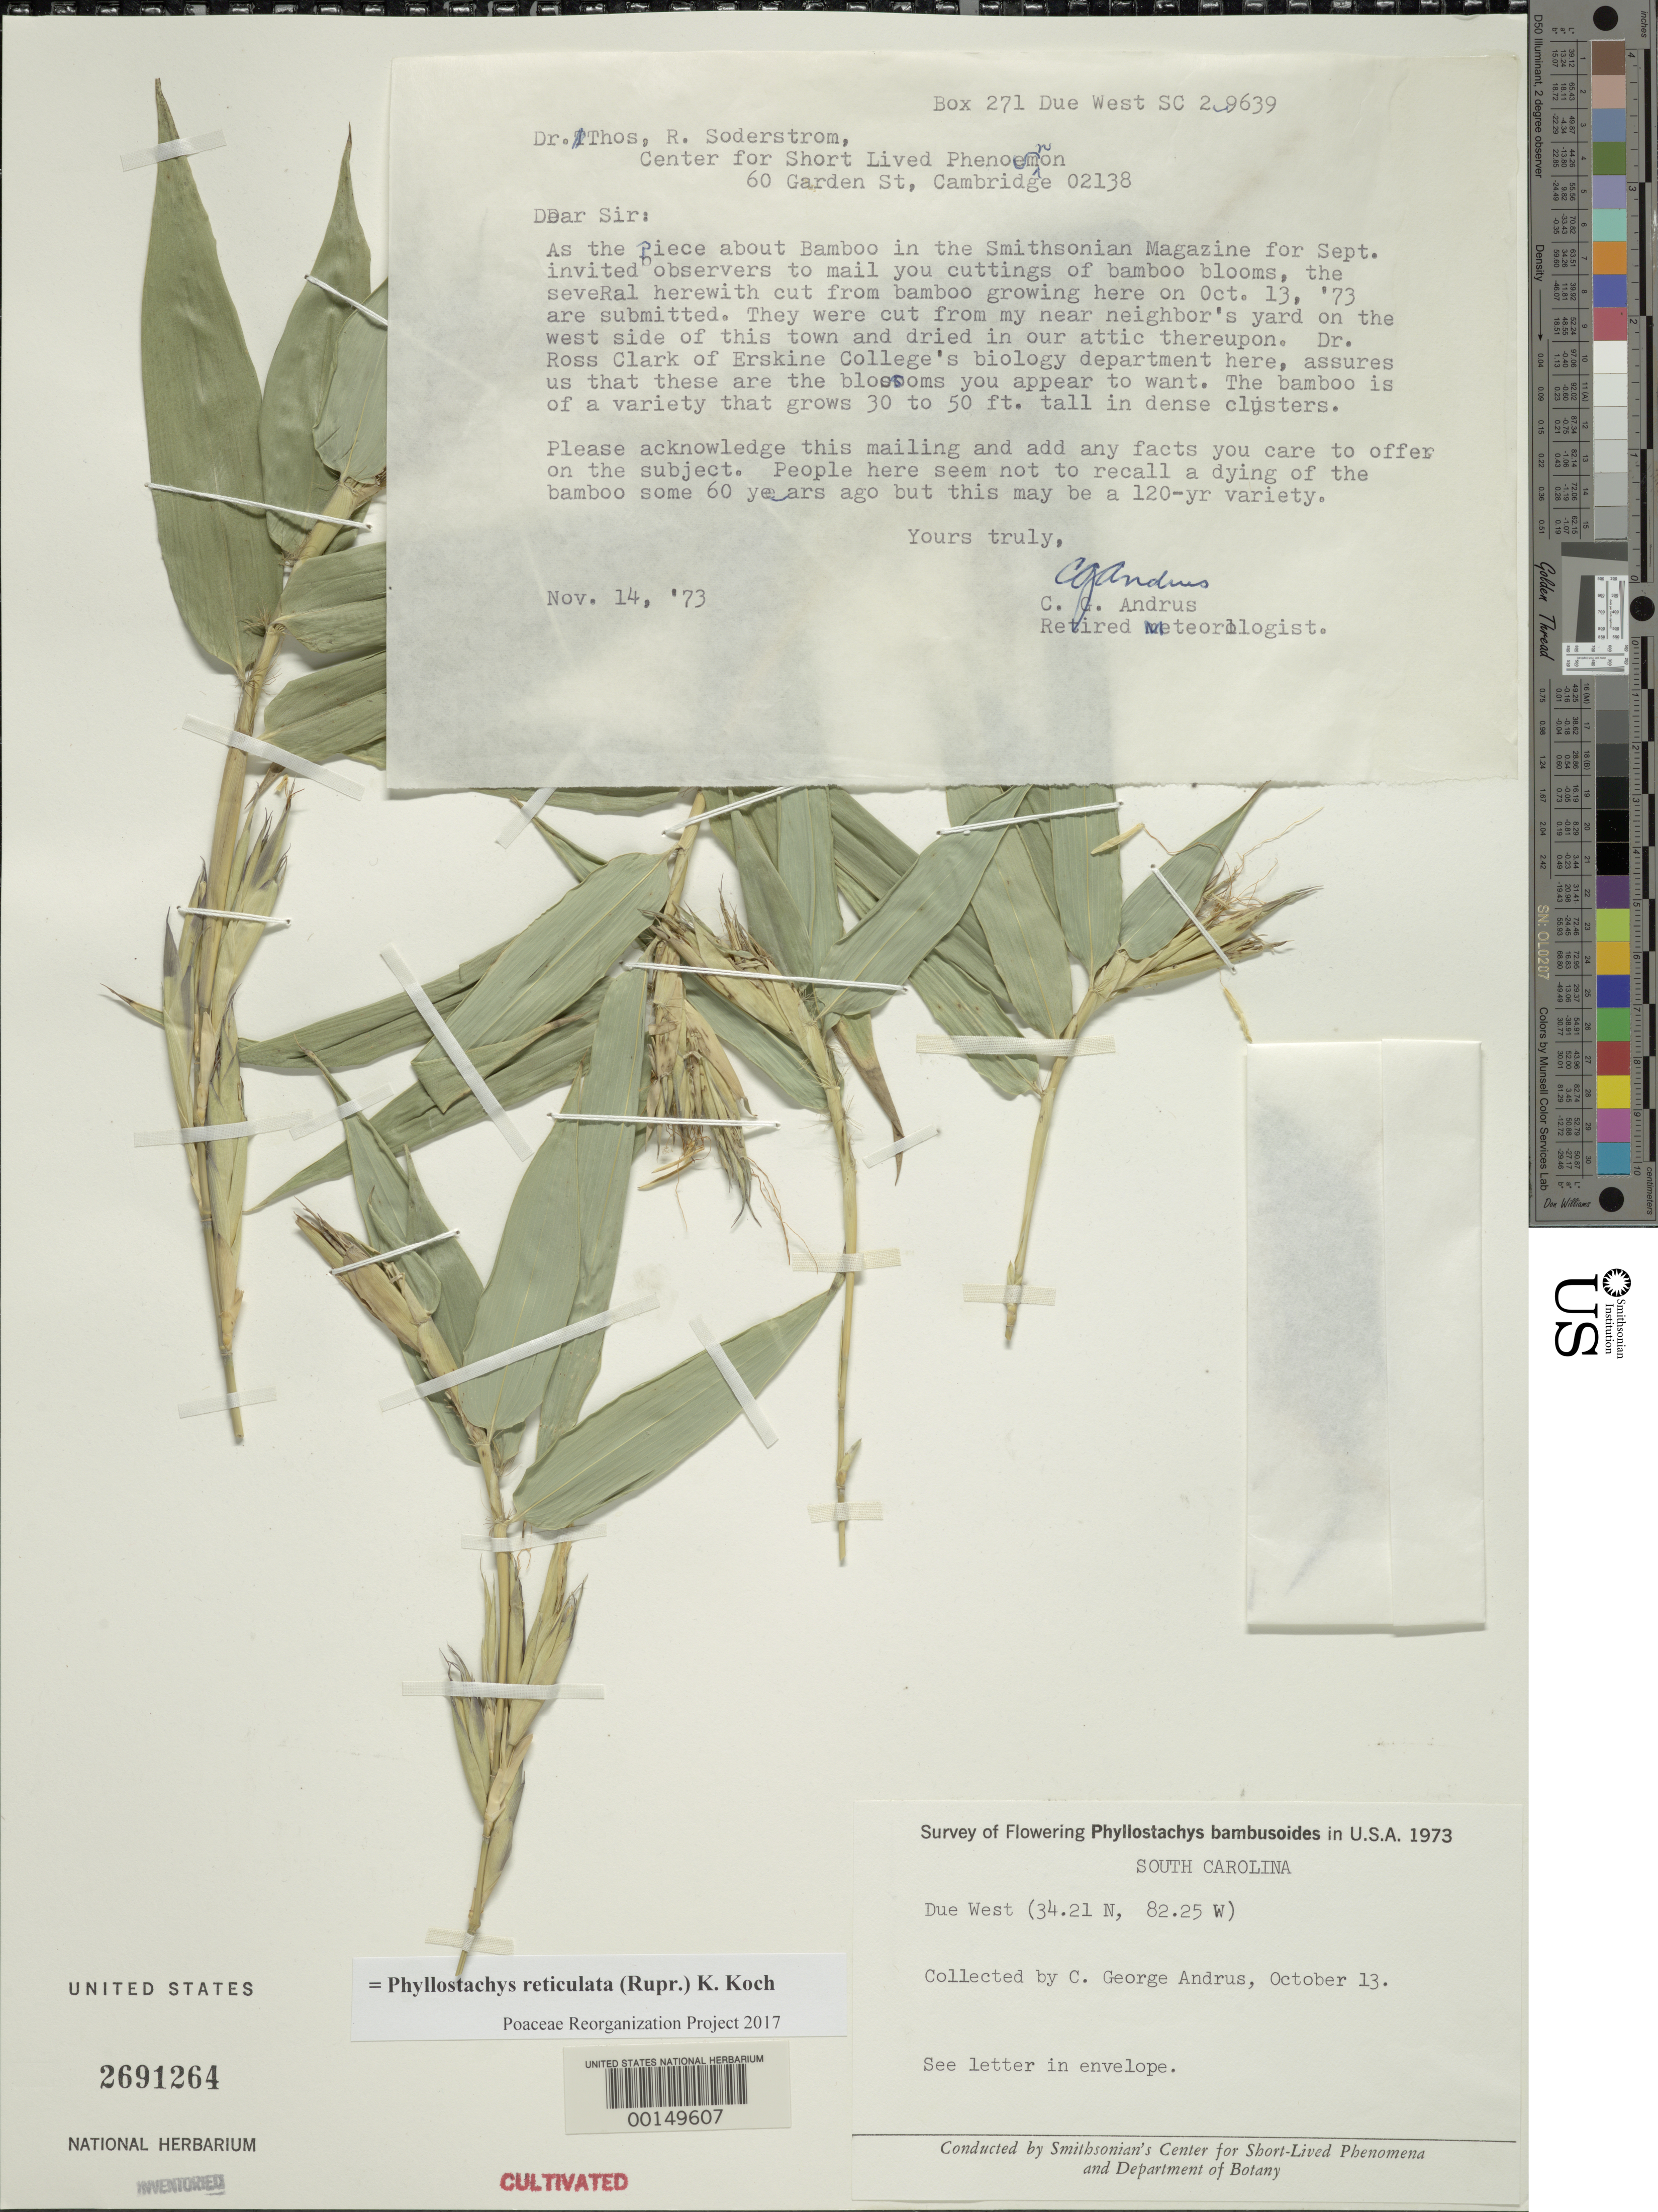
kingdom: Plantae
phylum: Tracheophyta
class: Liliopsida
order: Poales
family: Poaceae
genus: Phyllostachys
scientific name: Phyllostachys reticulata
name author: (Rupr.) K. Koch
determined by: Poaceae Reorganization Project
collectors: C. Andrus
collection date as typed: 13 Oct 1973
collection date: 1973-10-13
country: United States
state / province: South Carolina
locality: Due west, lat. 34.21n: long. 82.25w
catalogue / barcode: US 2691264